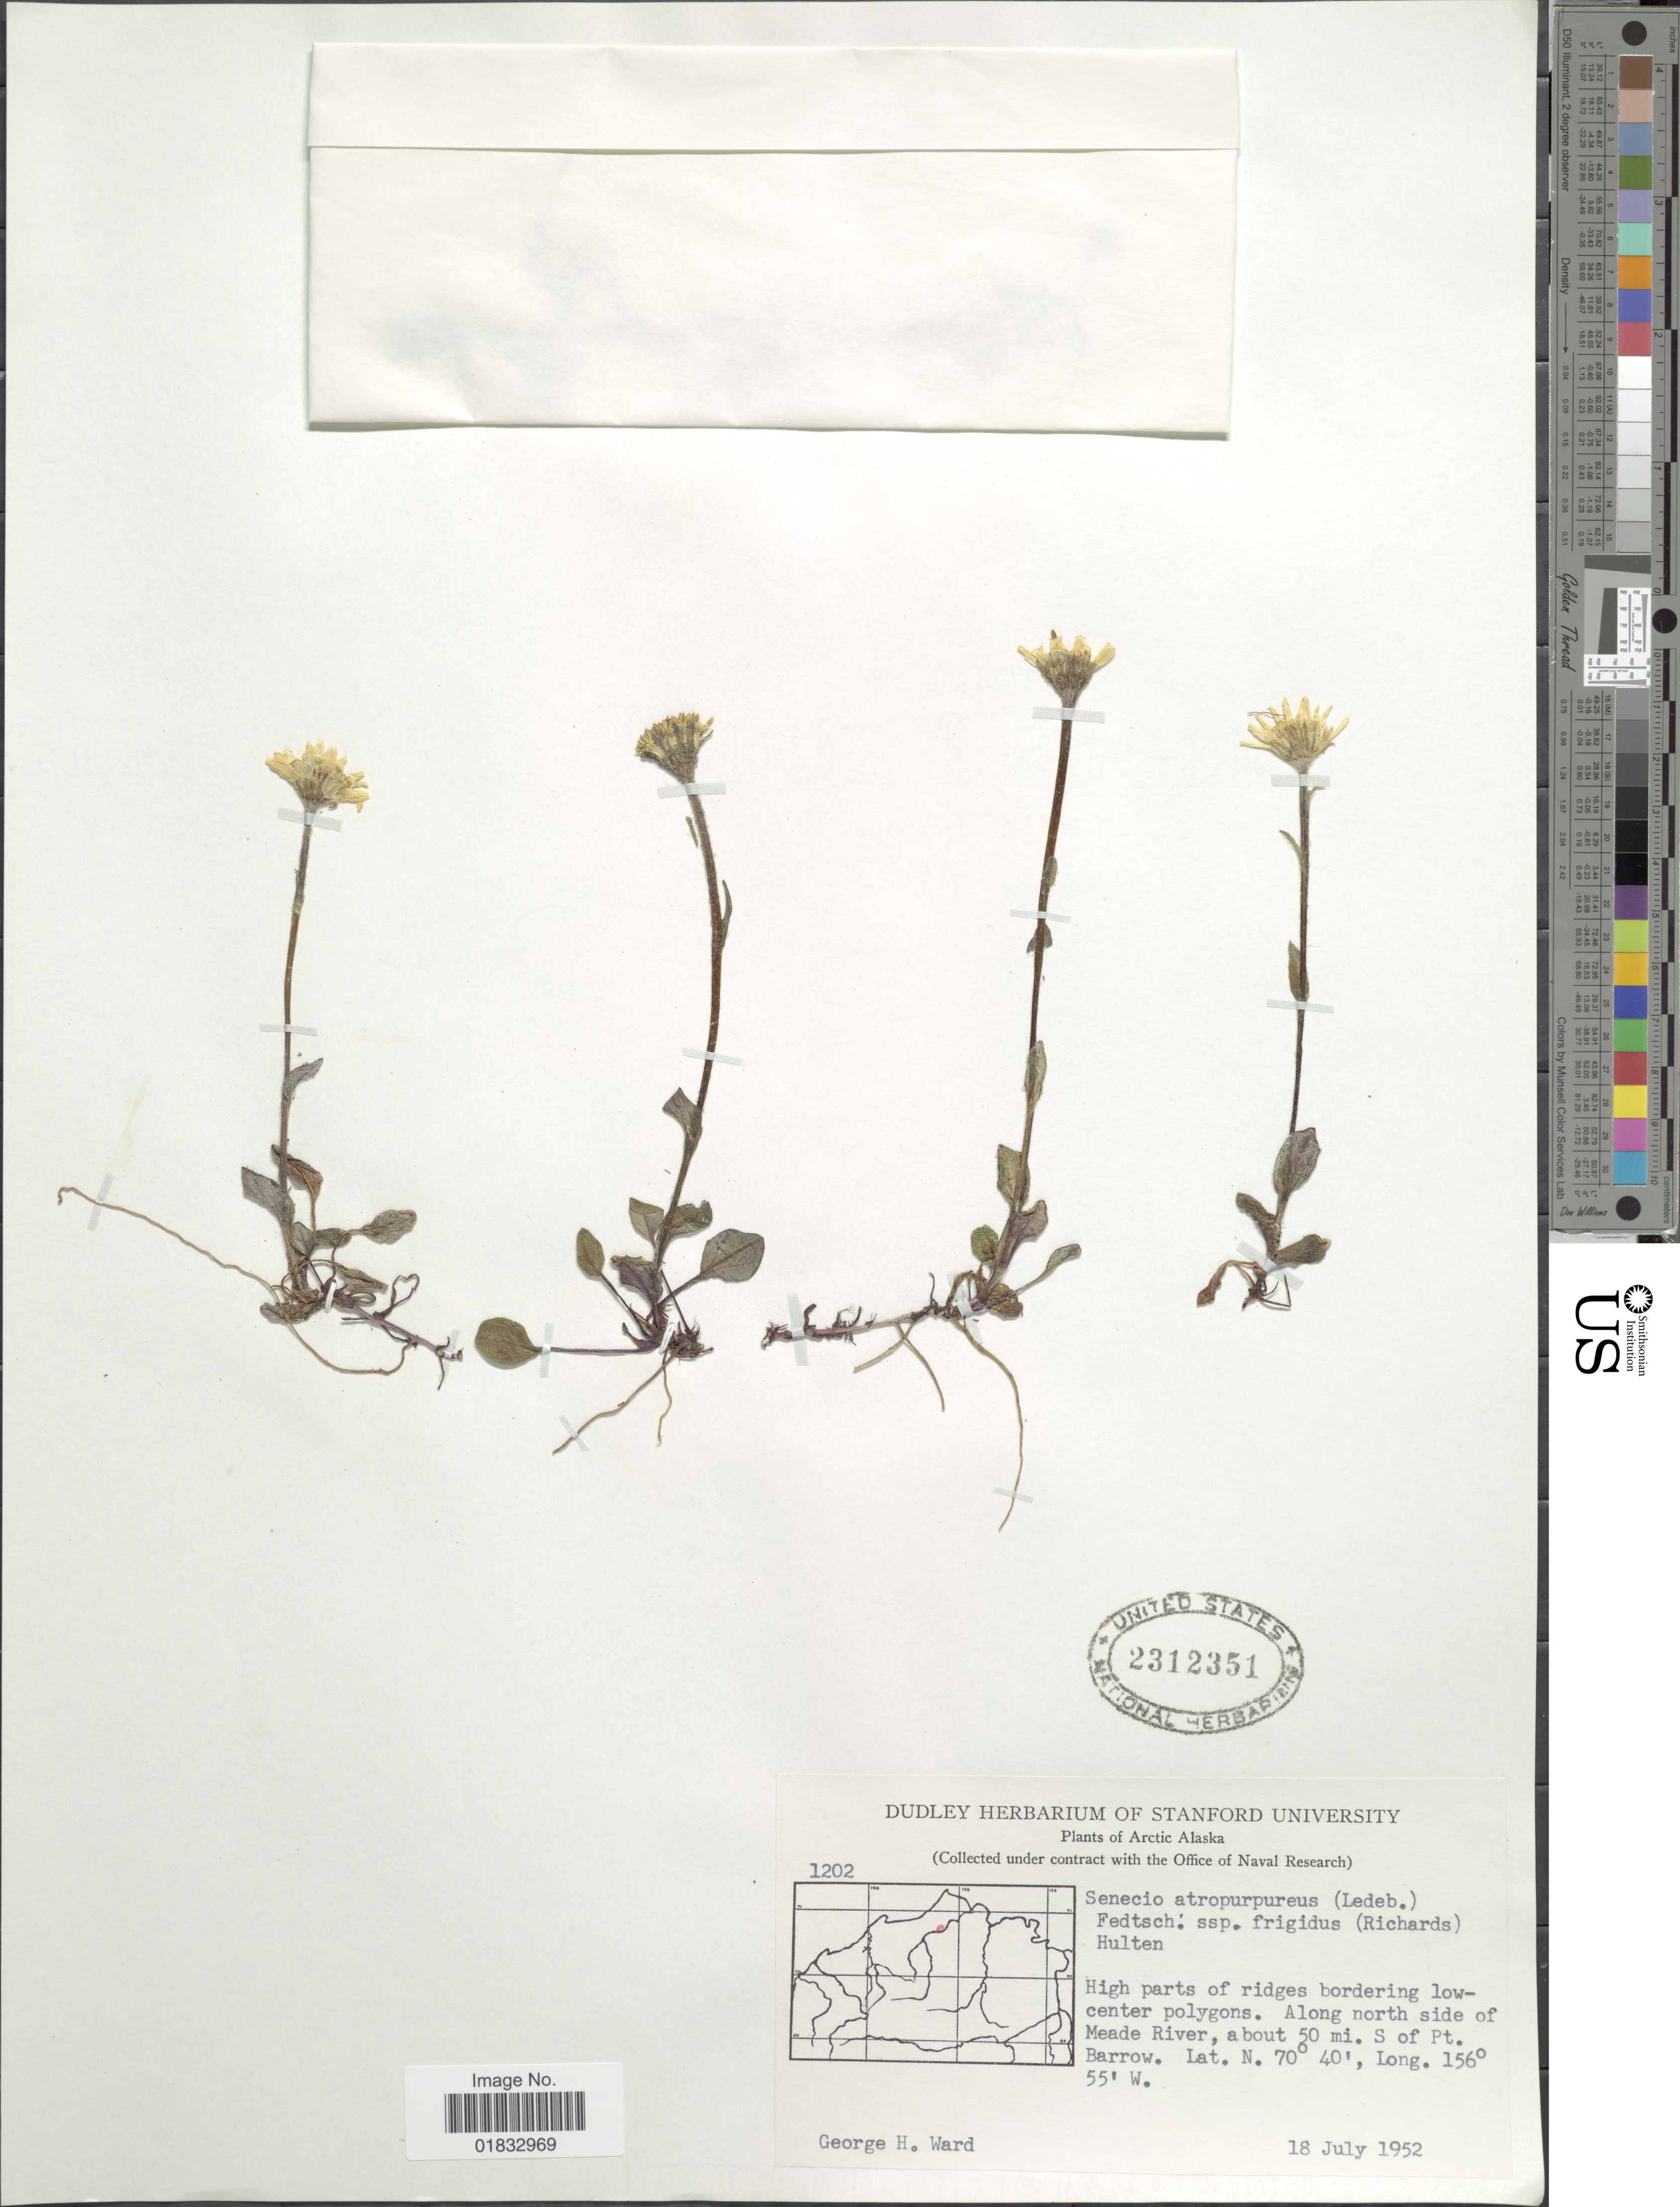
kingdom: Plantae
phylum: Tracheophyta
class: Magnoliopsida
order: Asterales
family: Asteraceae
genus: Tephroseris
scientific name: Tephroseris frigida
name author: (Richardson) Holub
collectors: G. H. Ward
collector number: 1202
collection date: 1952-07-18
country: United States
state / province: Alaska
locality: Arctic Alaska. High parts of ridges bordering lowcenter polygons. Along north side of Meade River, about 50 mi. S of Pt. Barrow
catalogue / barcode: US 2312351